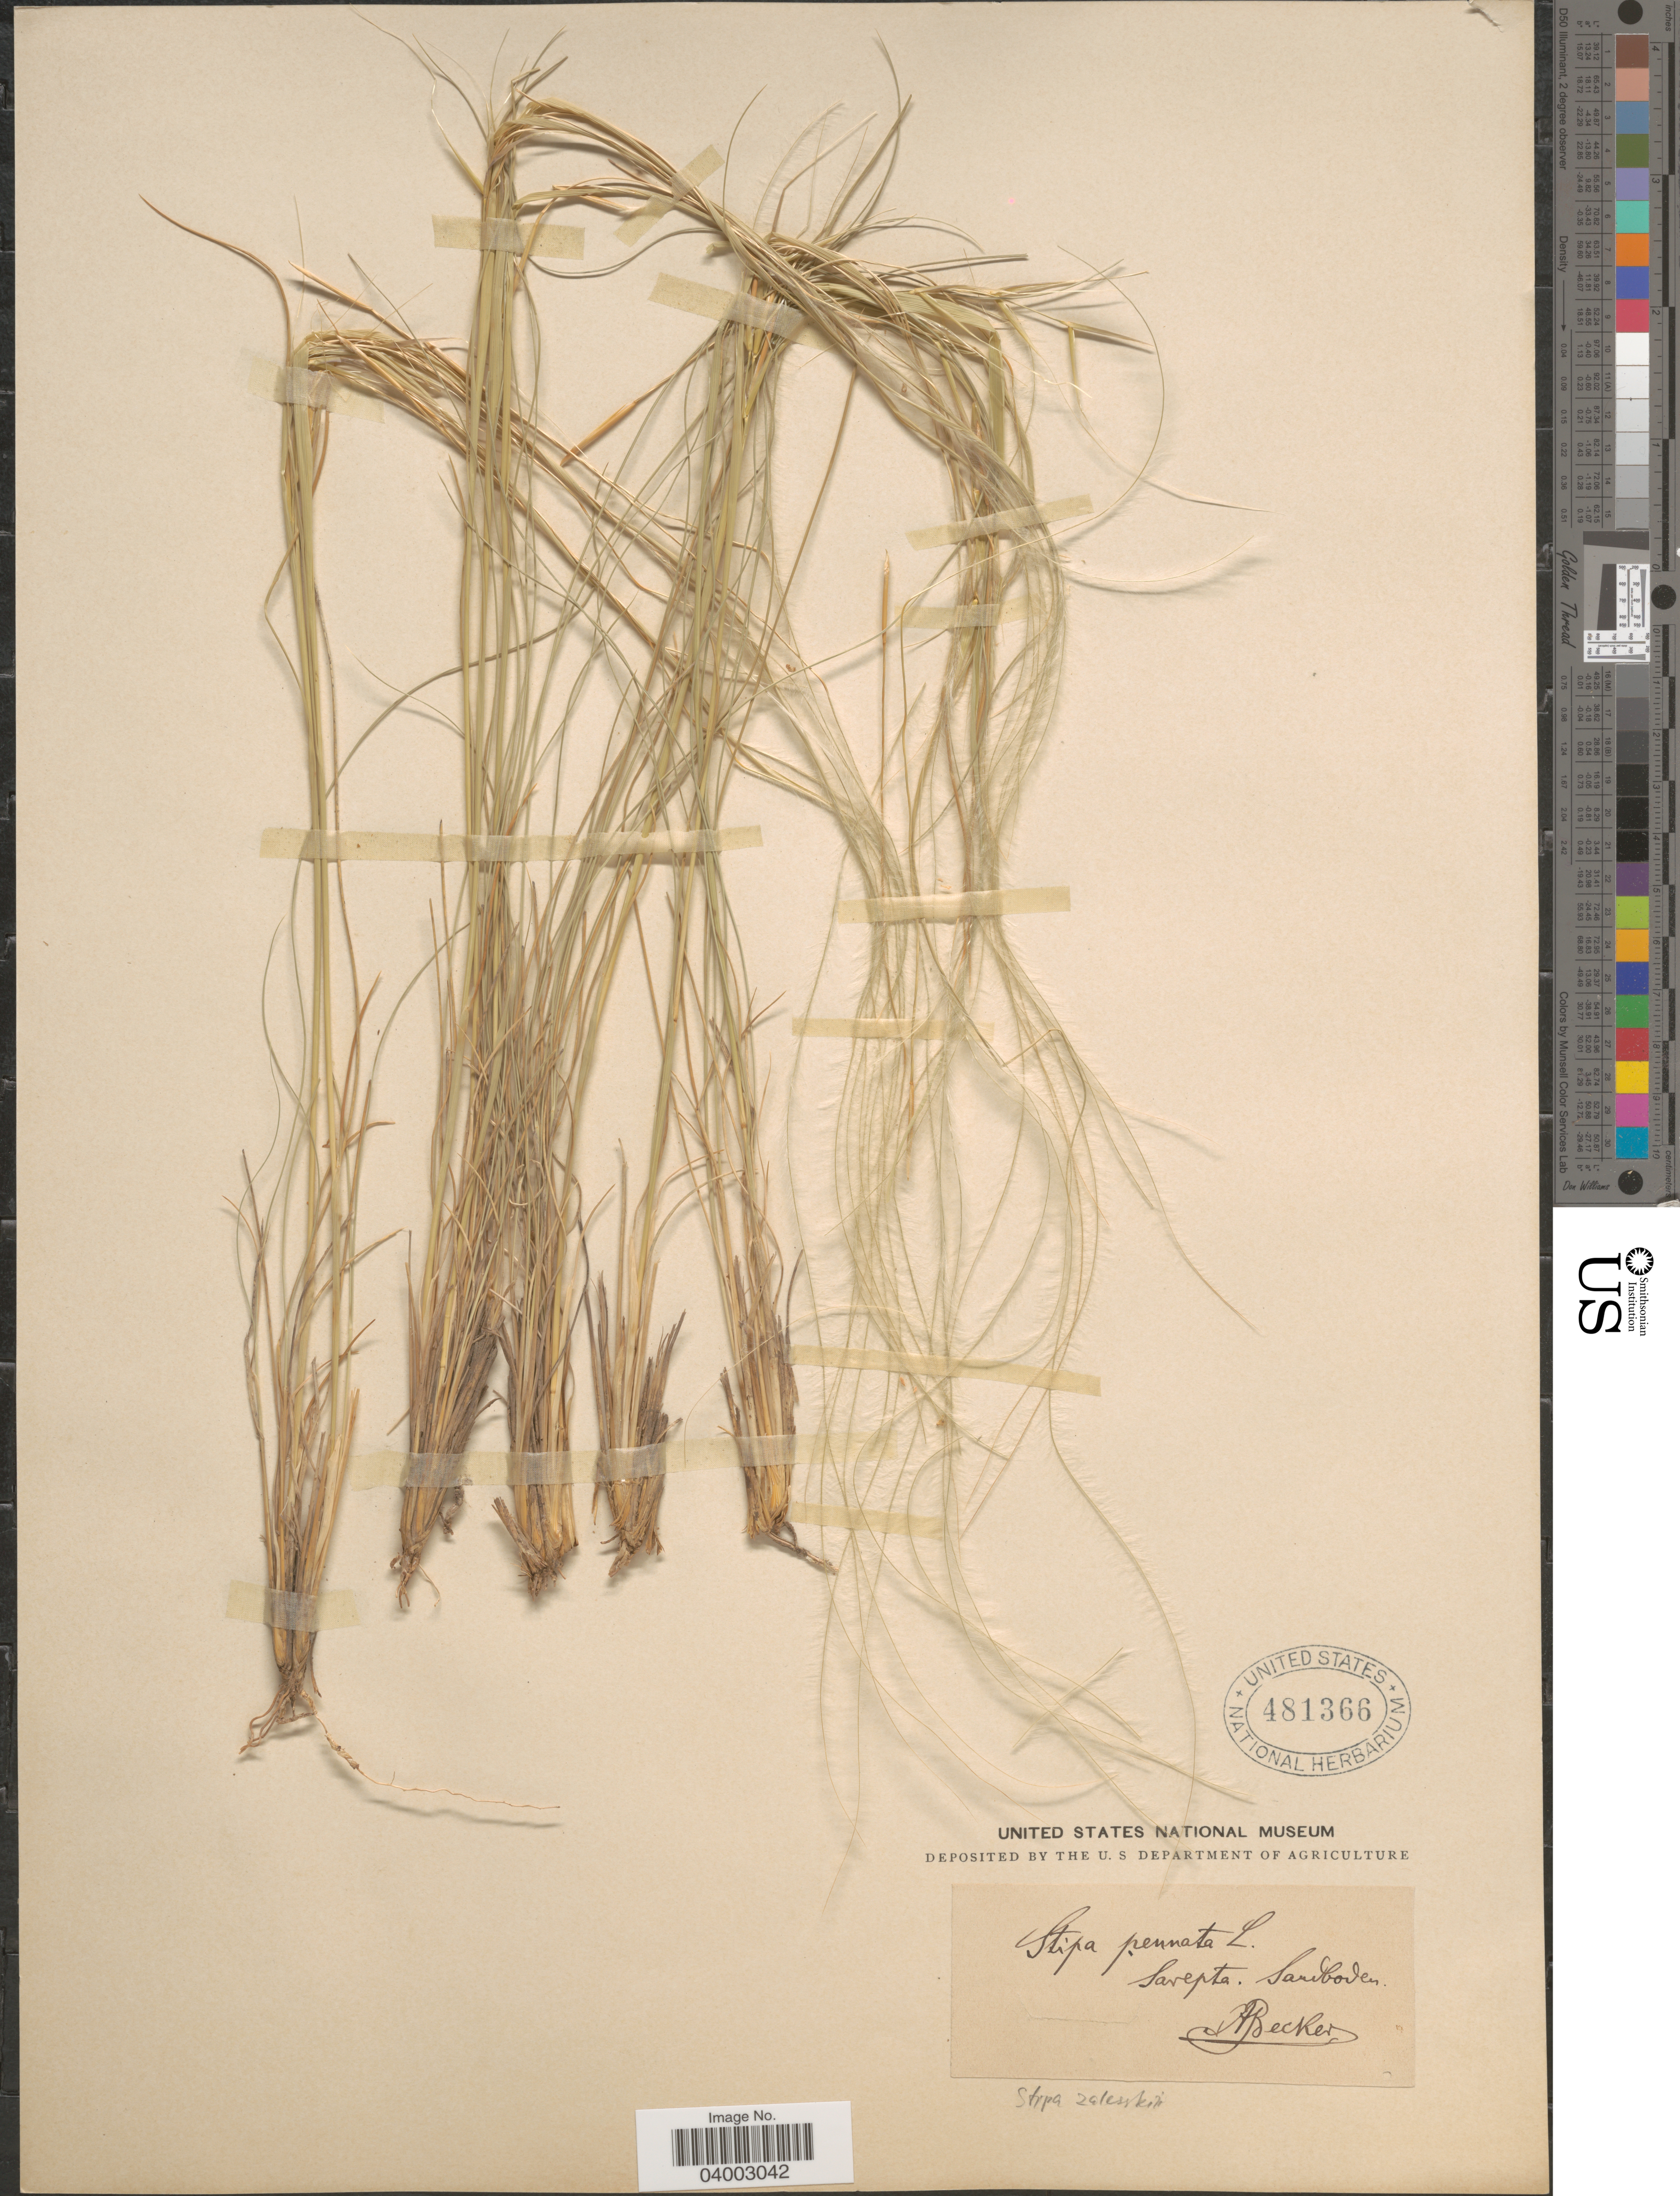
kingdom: Plantae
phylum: Tracheophyta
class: Liliopsida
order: Poales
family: Poaceae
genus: Stipa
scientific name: Stipa zalesskii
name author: Wilensky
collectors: A. Becker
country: Russian Federation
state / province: Volgograd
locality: Sarepta. Sandboden.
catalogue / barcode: US 481366